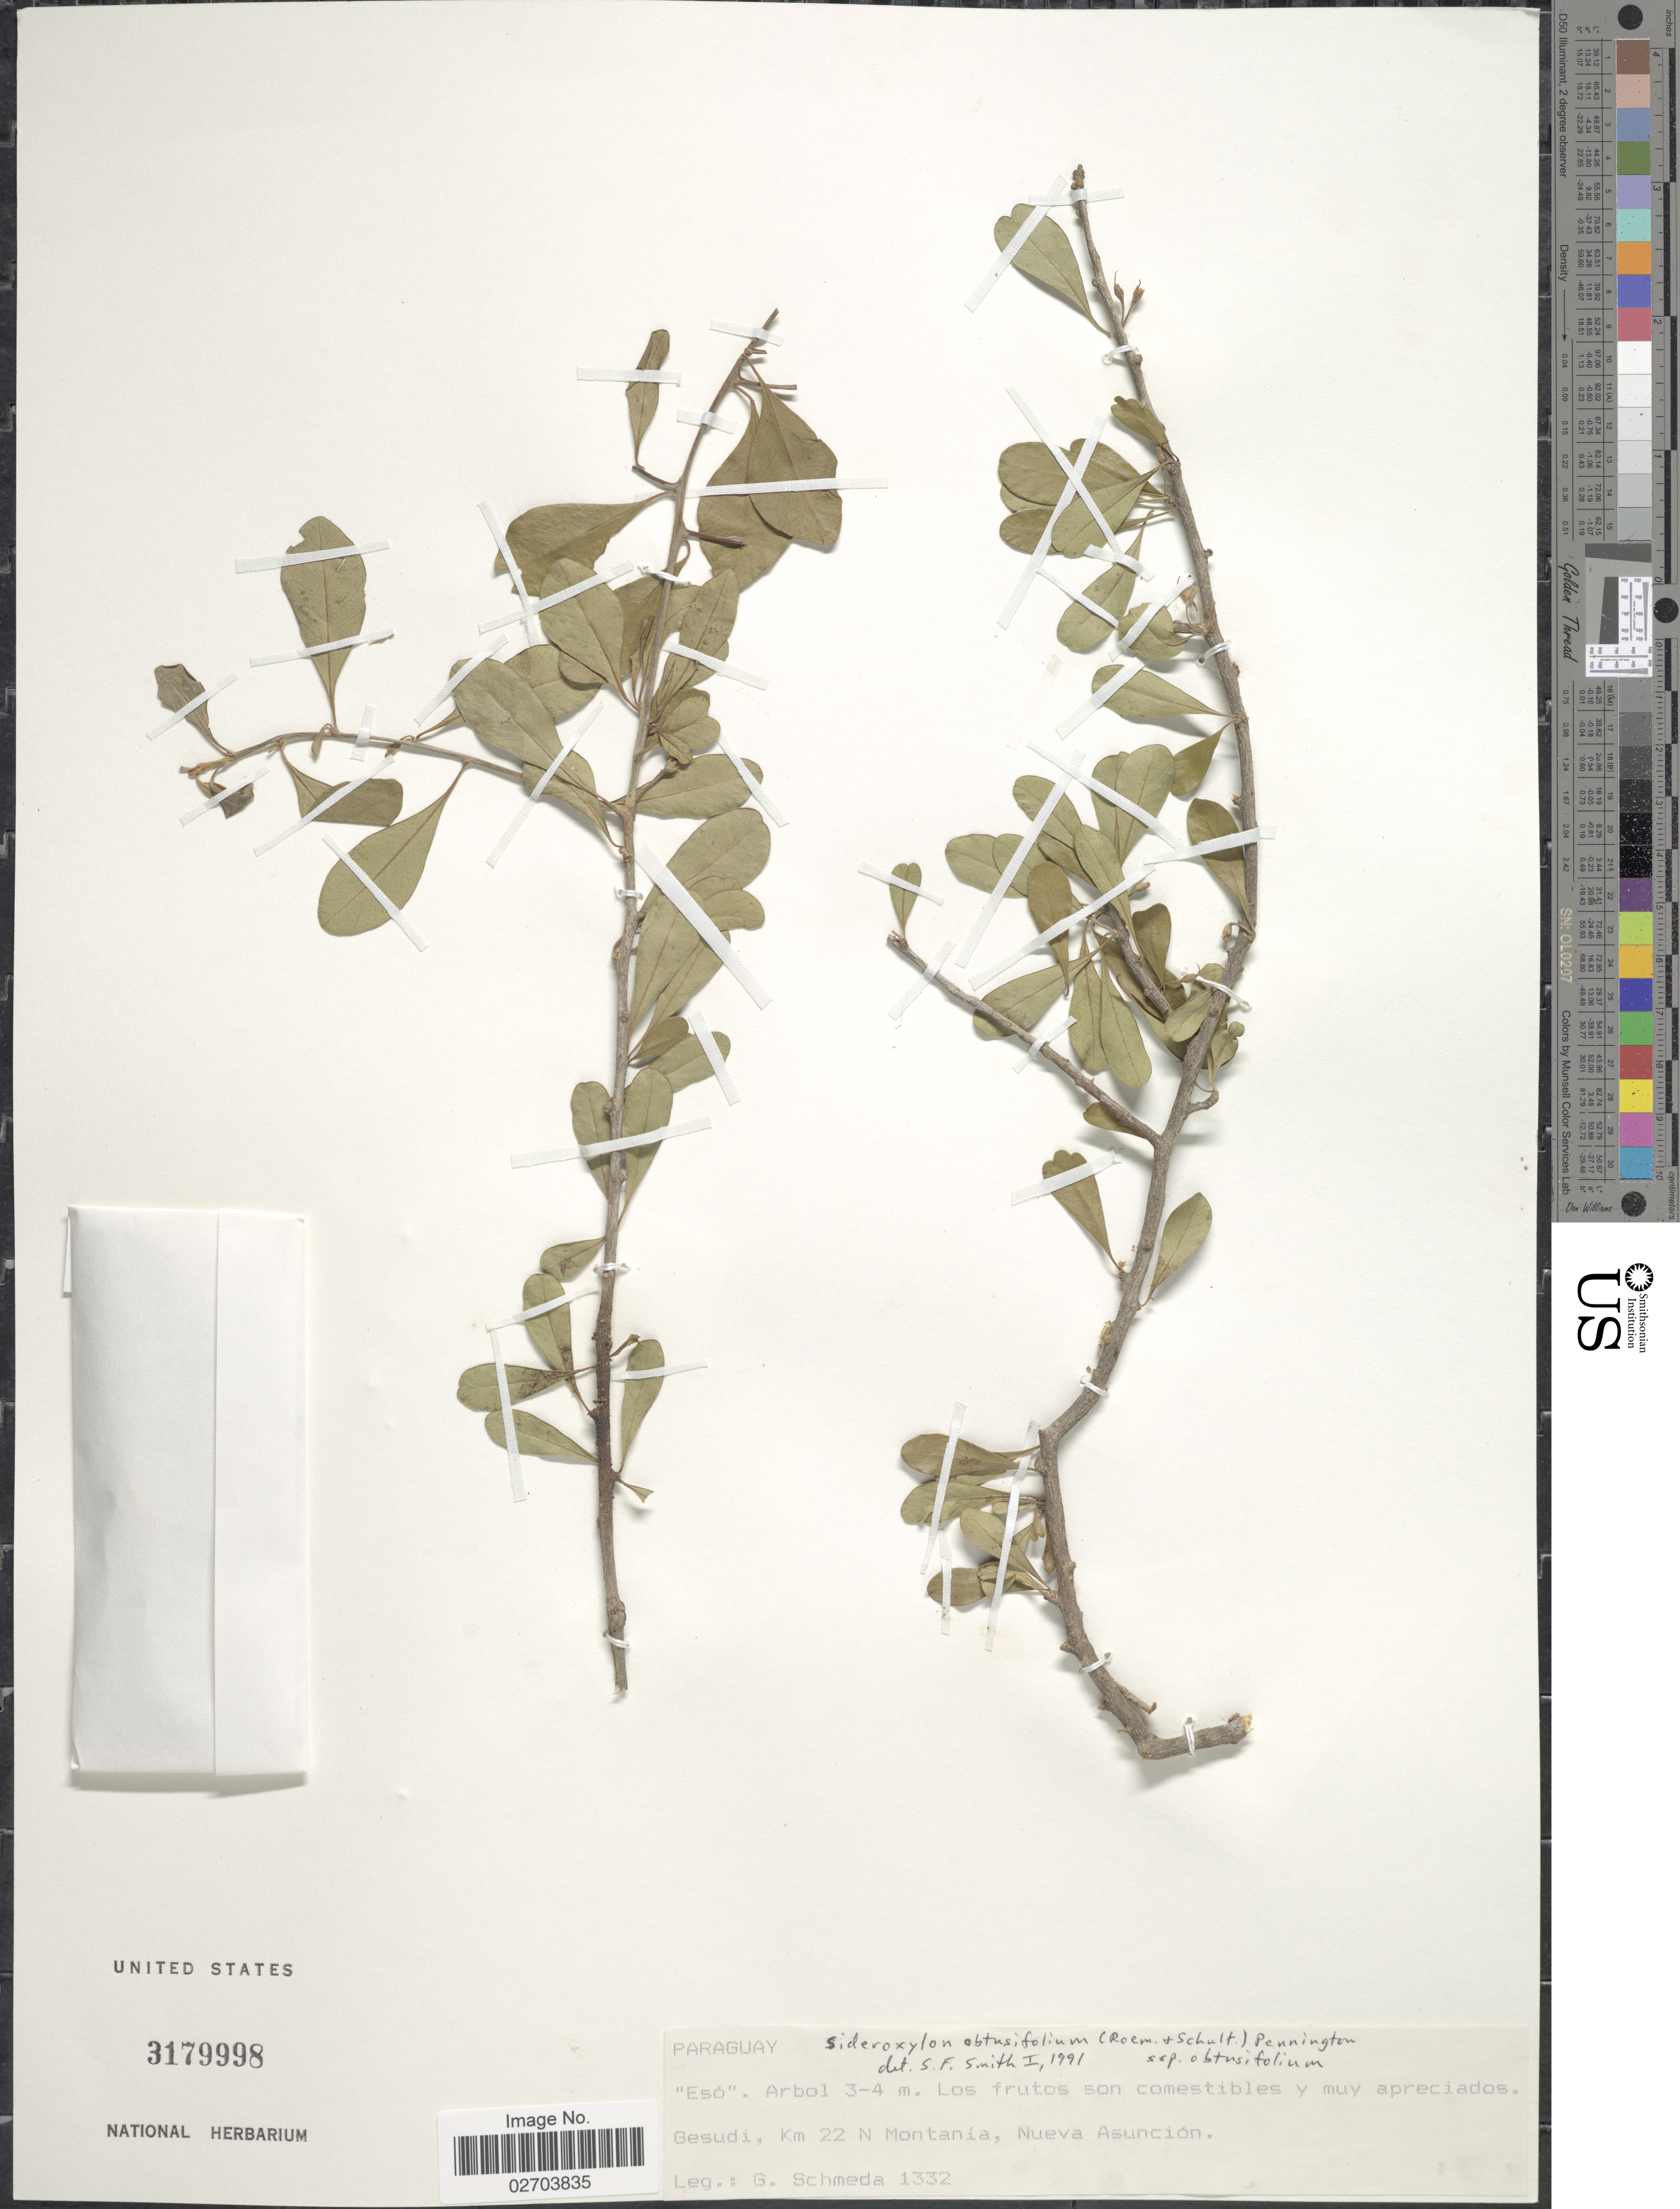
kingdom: Plantae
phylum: Tracheophyta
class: Magnoliopsida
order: Ericales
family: Sapotaceae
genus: Sideroxylon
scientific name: Sideroxylon obtusifolium subsp. obtusifolium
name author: (Roem. & Schult.) T.D. Penn.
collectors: G. Schmeda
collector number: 1332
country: Paraguay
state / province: Asuncion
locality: Gesudi, Km 22 N Montania, Nueva Asuncion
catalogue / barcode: US 3179998